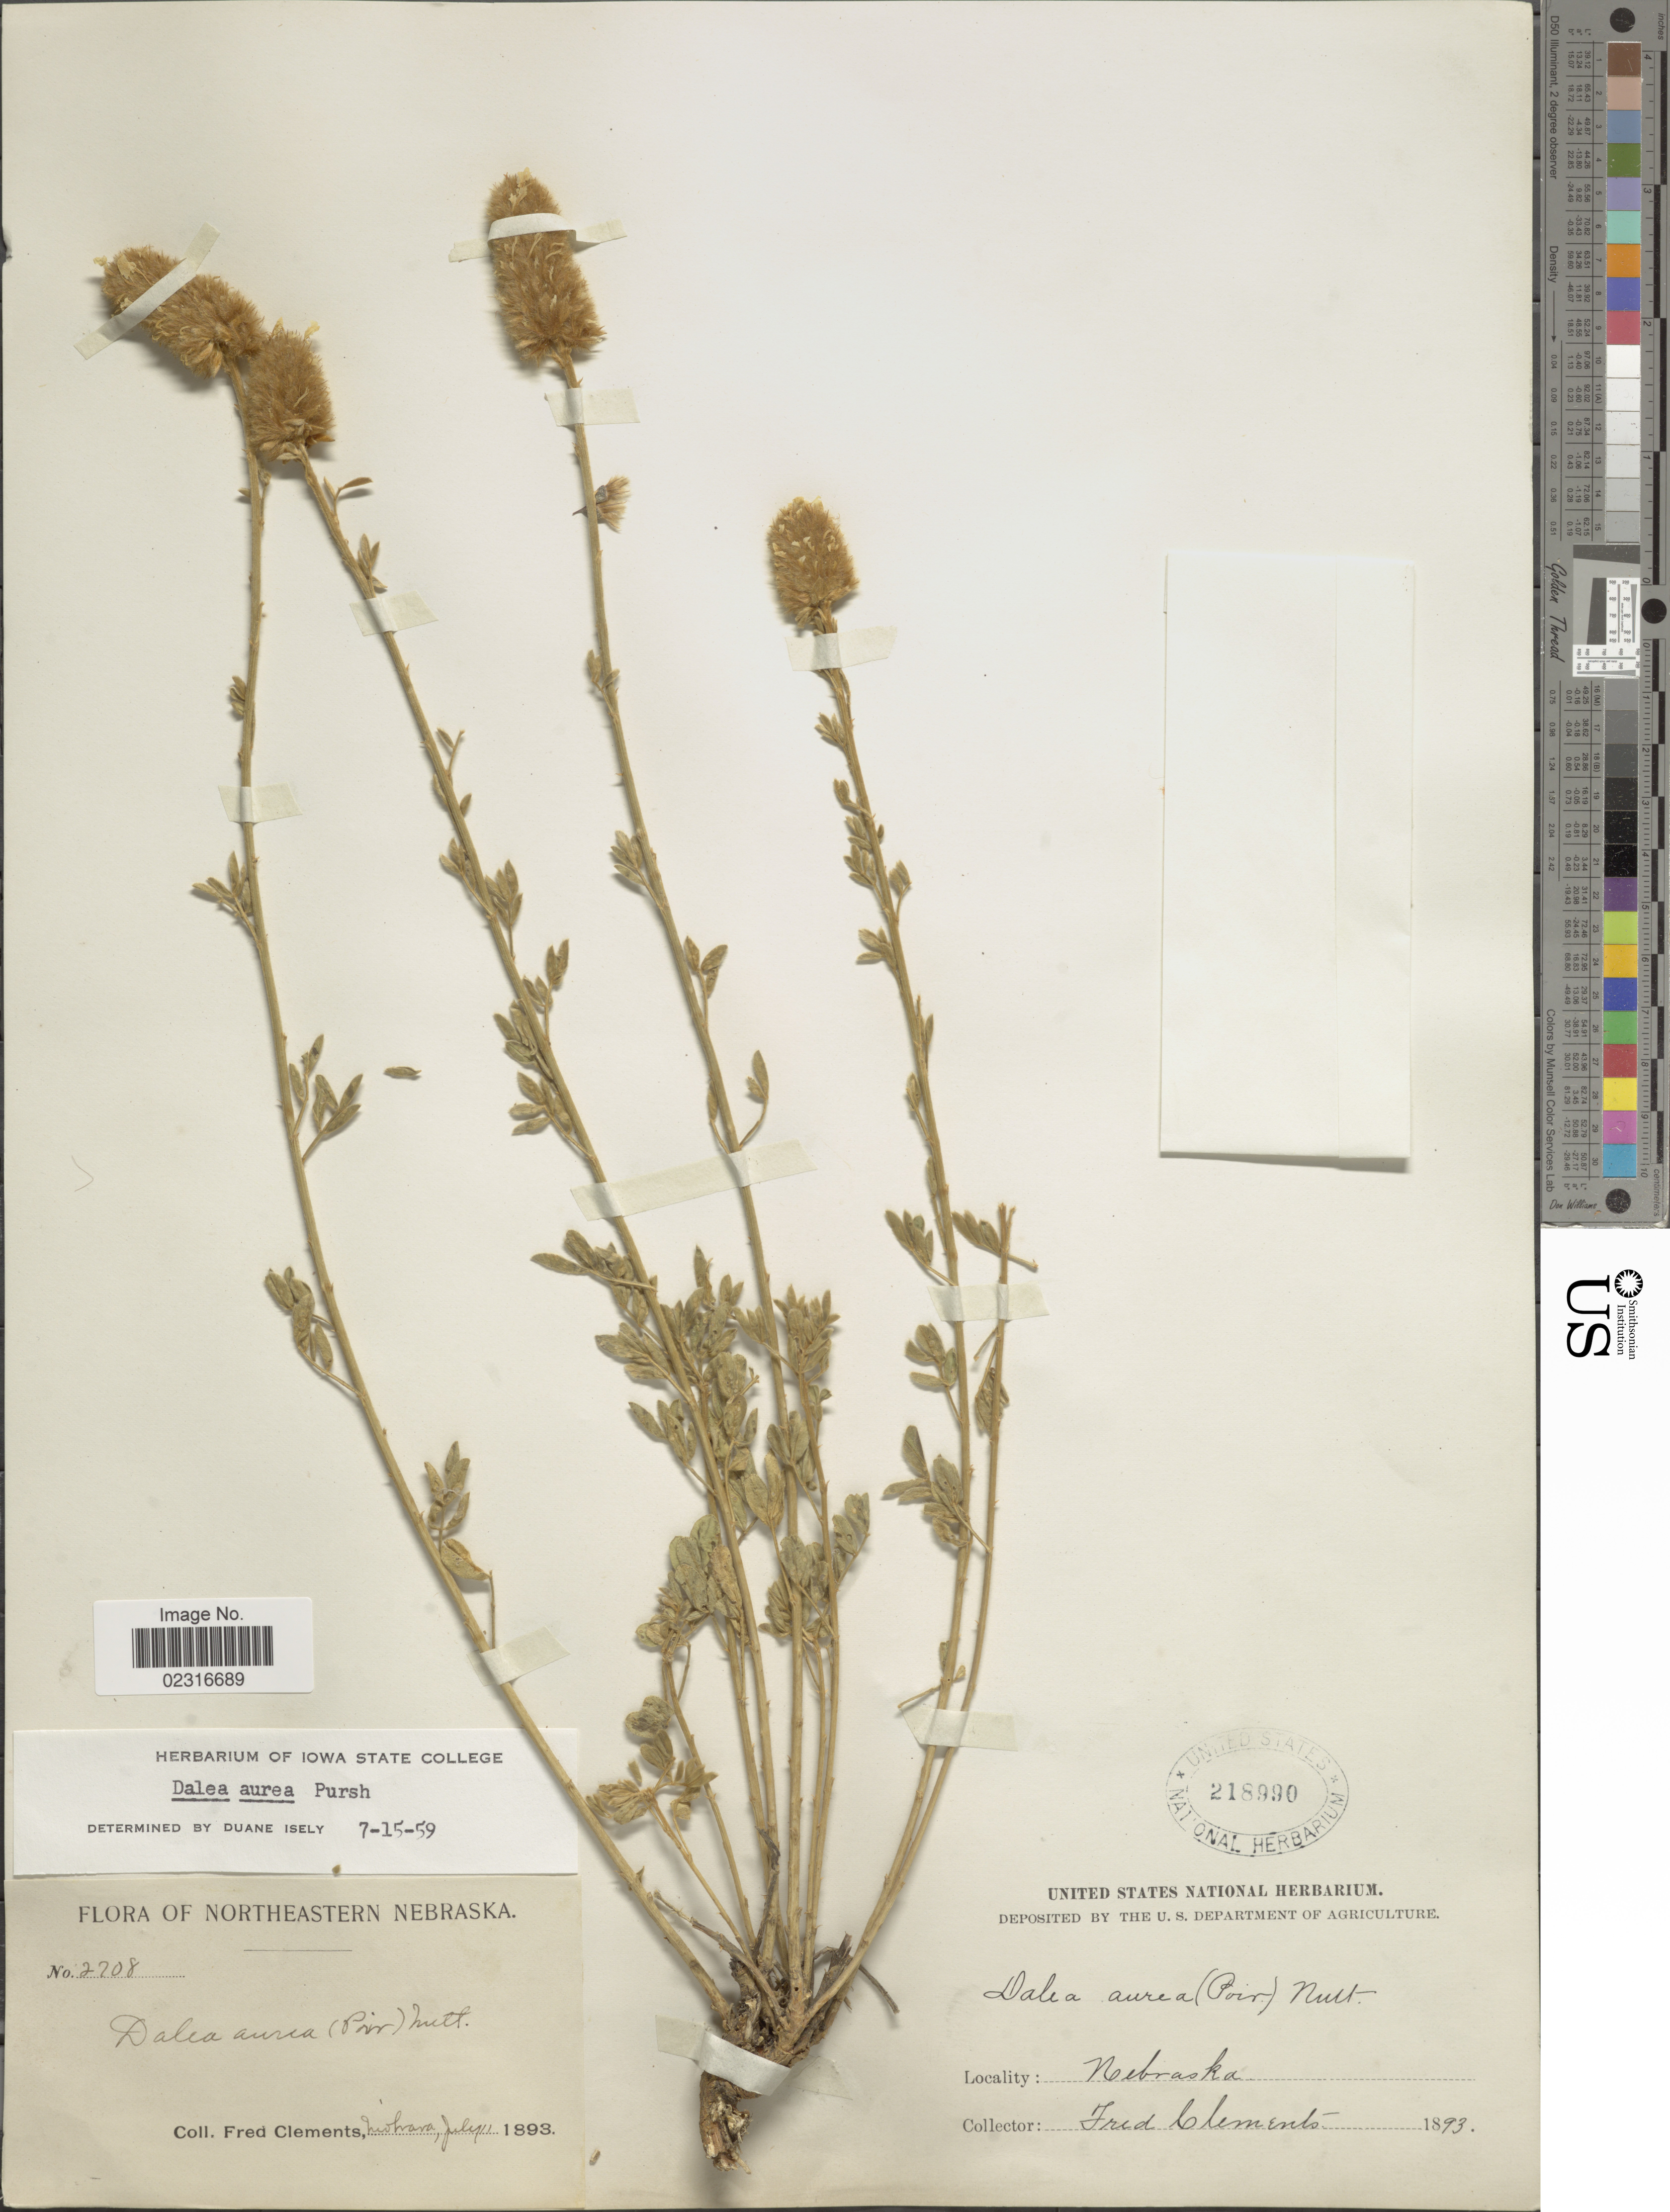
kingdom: Plantae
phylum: Tracheophyta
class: Magnoliopsida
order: Fabales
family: Fabaceae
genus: Dalea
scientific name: Dalea aurea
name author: Nutt. ex Pursh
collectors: F. Clements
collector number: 2708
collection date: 1893-07-11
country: United States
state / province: Nebraska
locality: Northeastern Nebraska. Niobrara.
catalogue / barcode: US 218990